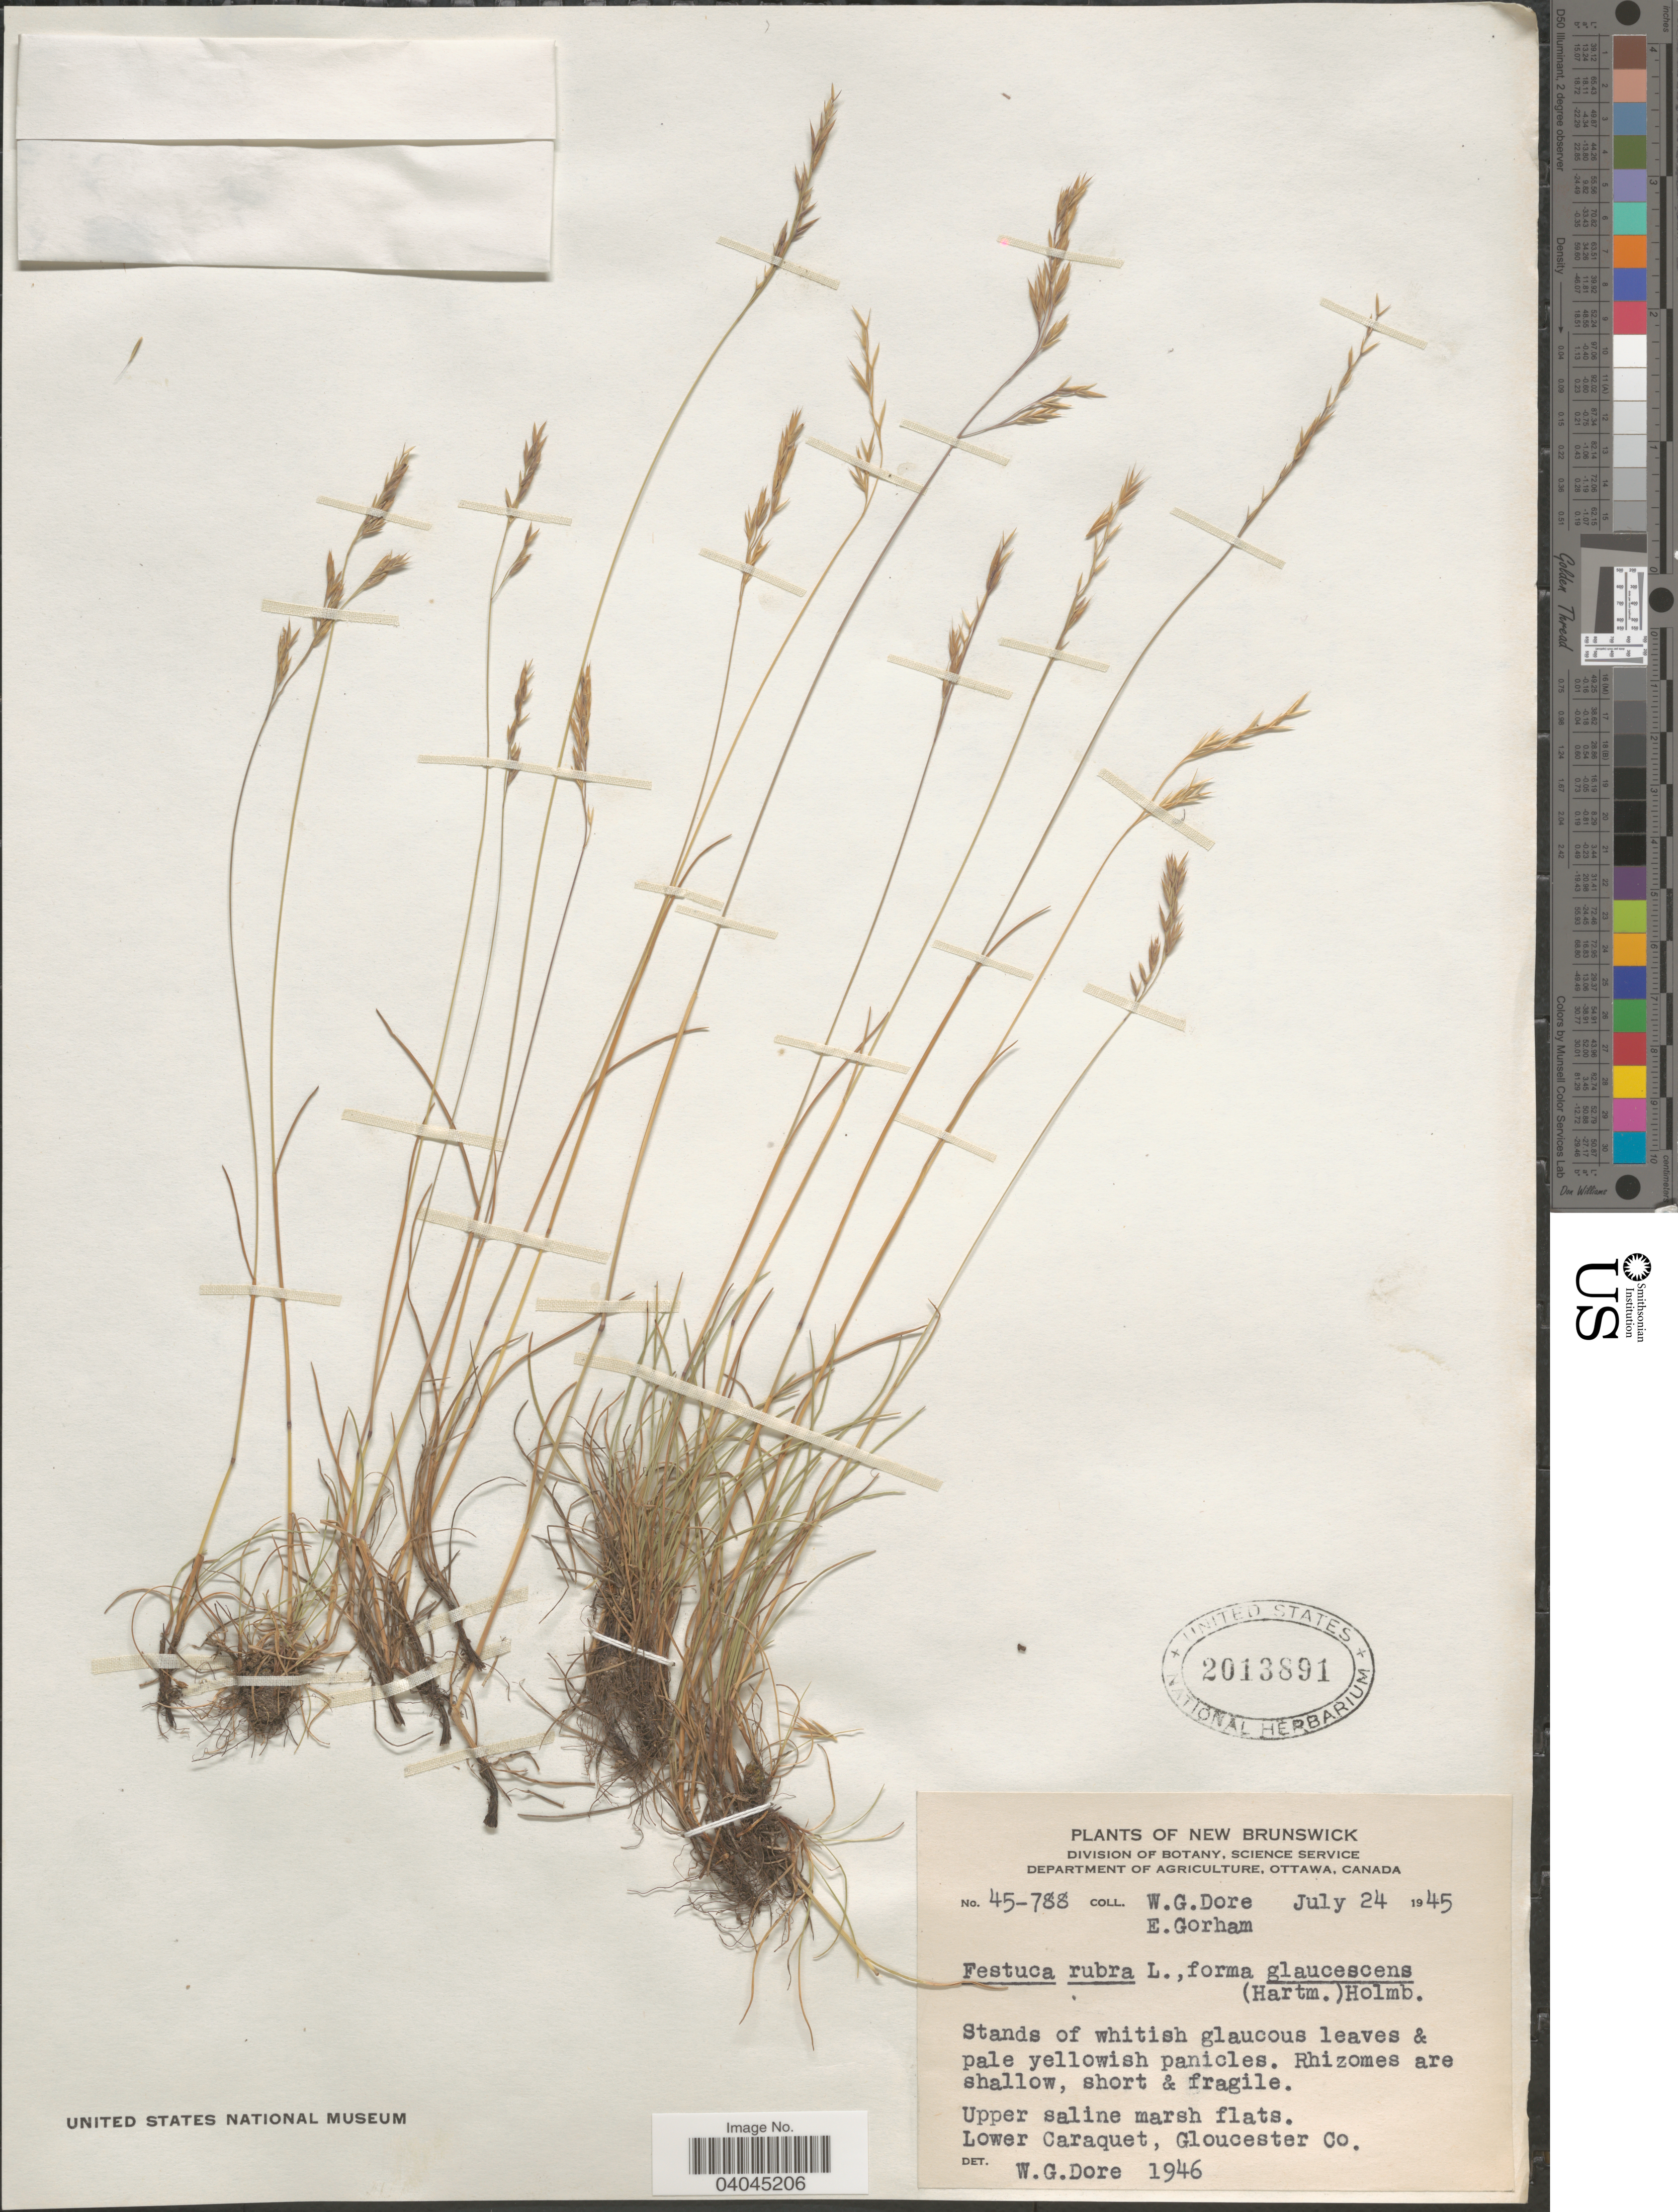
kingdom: Plantae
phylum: Tracheophyta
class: Liliopsida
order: Poales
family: Poaceae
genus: Festuca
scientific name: Festuca rubra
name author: L.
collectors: W. Dore & E. Gorham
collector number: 45-788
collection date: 1945-07-24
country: Canada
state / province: New Brunswick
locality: Lower Caraquet, Gloucester Co.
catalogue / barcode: US 2013891